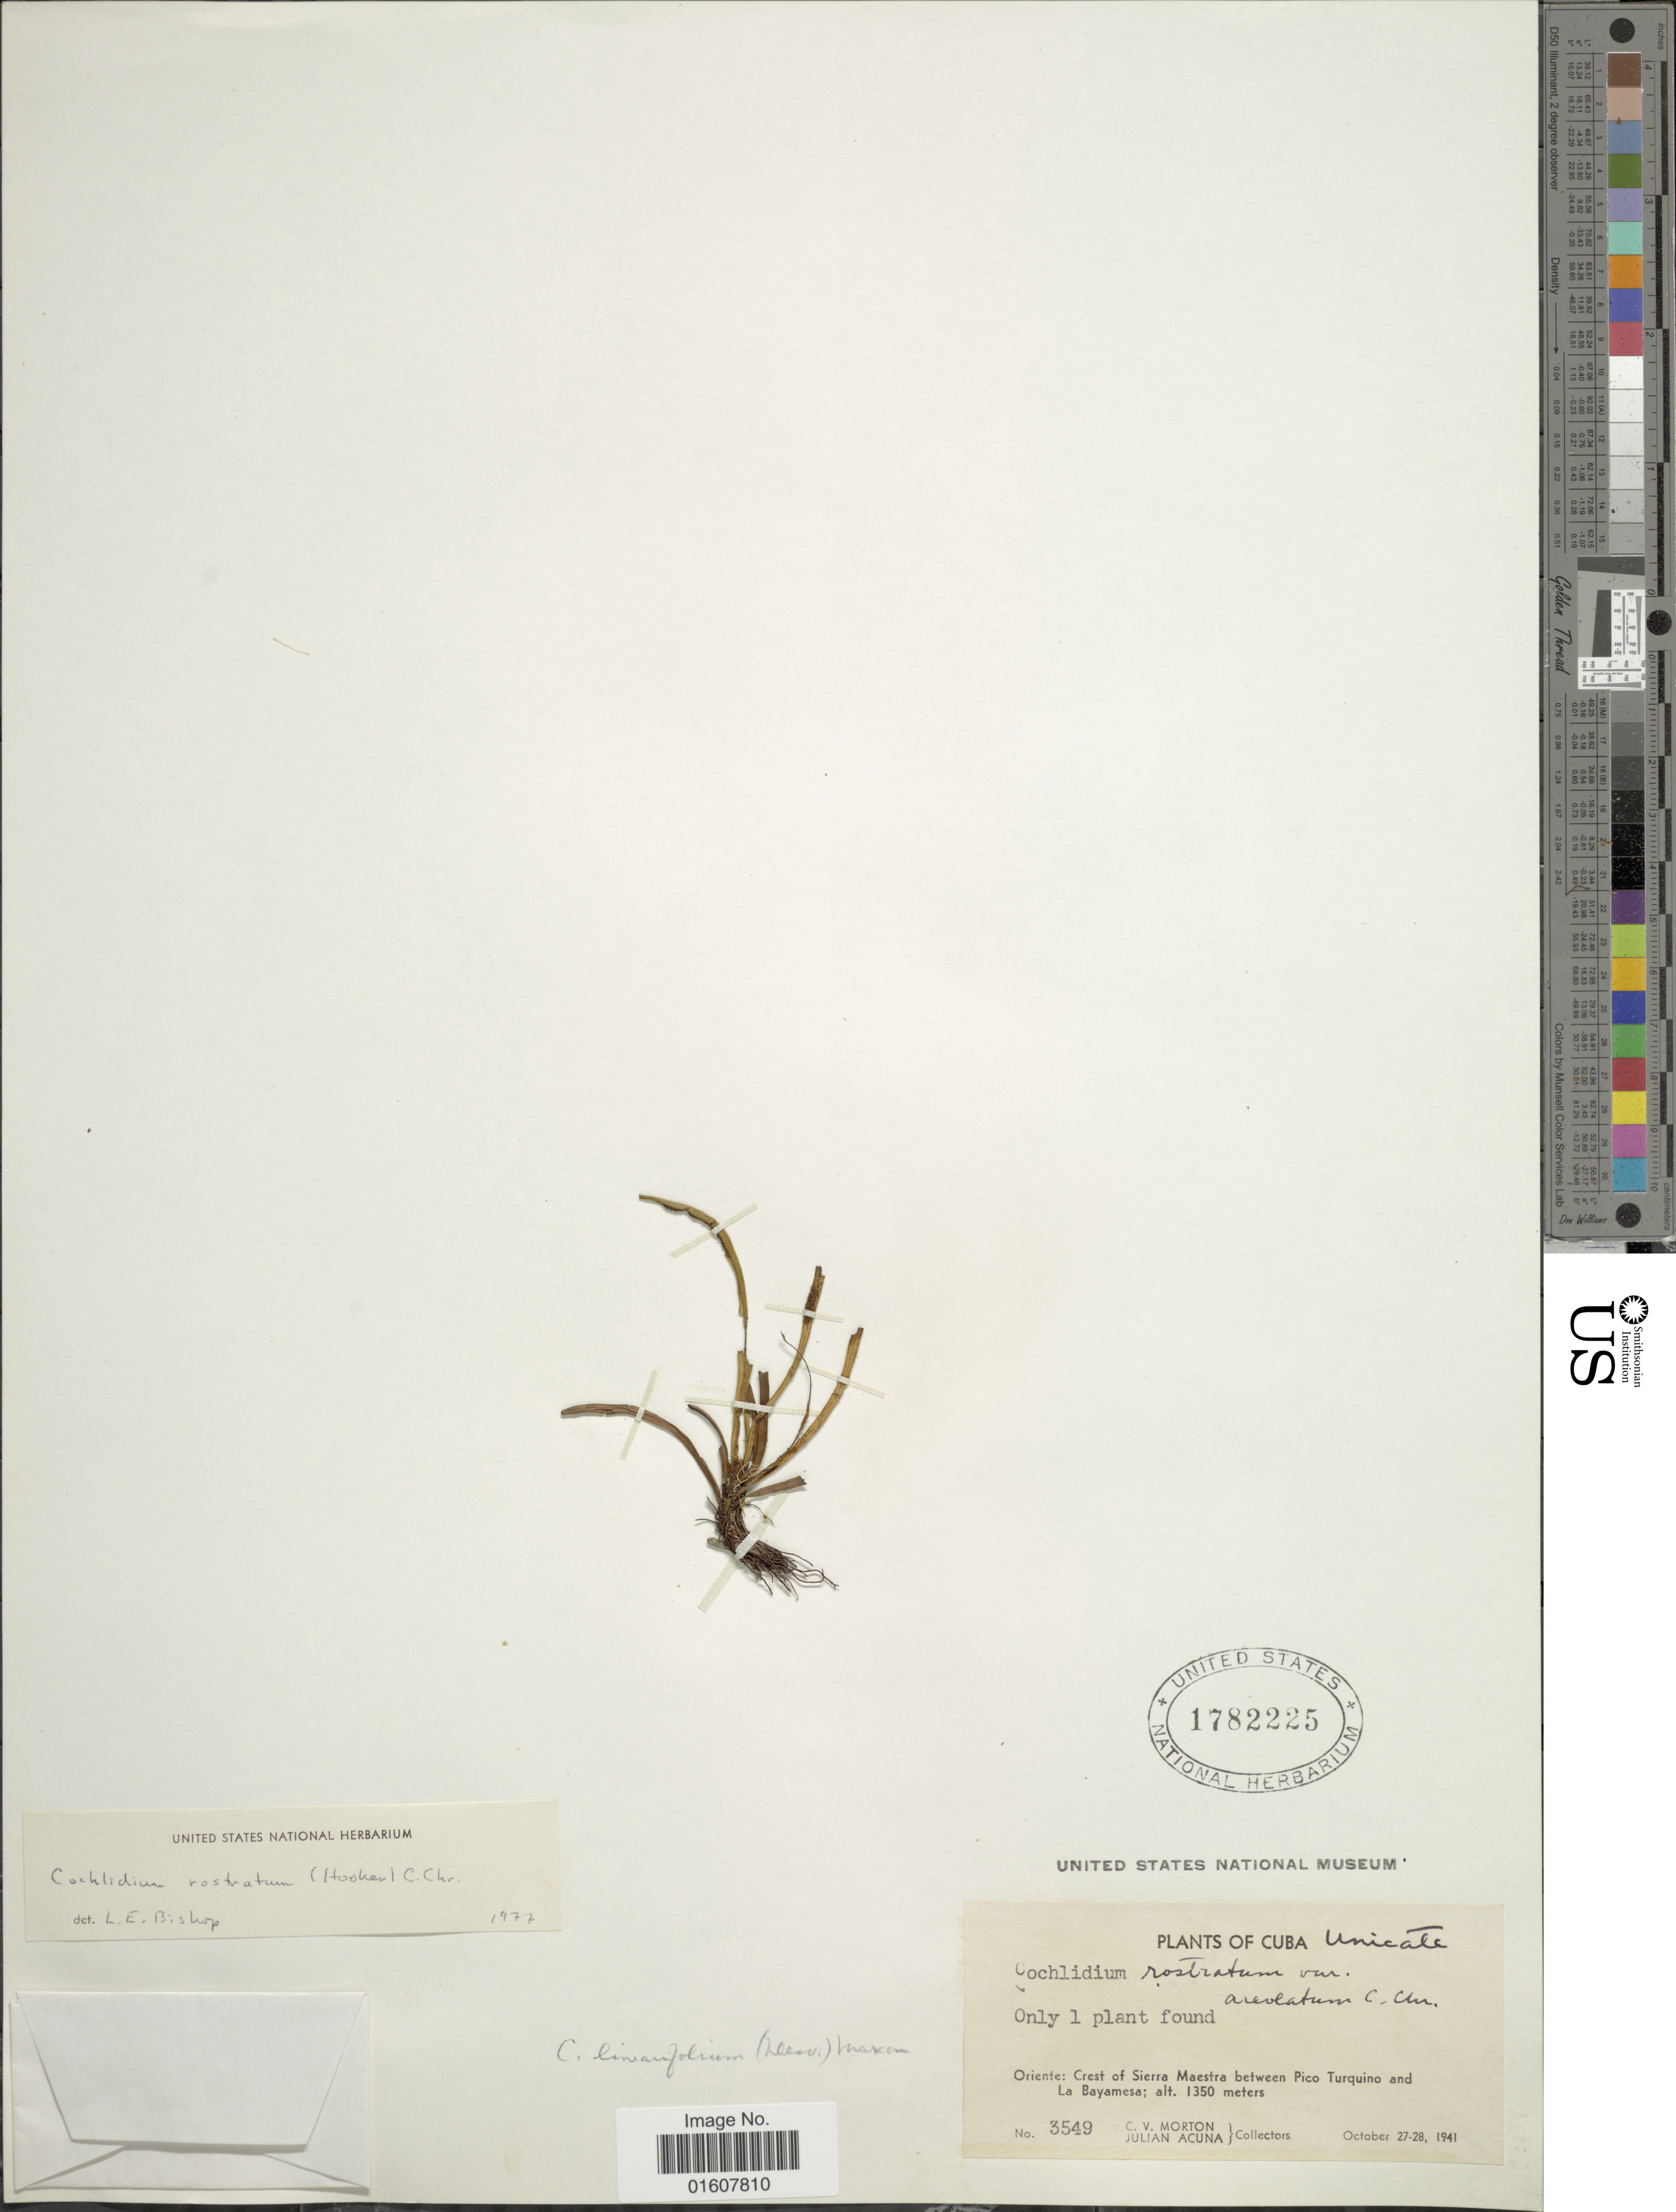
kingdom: Plantae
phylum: Tracheophyta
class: Polypodiopsida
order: Polypodiales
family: Polypodiaceae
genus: Cochlidium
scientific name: Cochlidium rostratum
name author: (Hook.) Maxon ex C. Chr.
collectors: C. V. Morton & J. B. Acuña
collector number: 3549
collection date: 1941-10-27/1941-10-28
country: Cuba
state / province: Oriente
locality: Crest of Sierra Maestra between Pico Turquino and La Bayamesa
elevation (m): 1350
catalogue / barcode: US 1782225